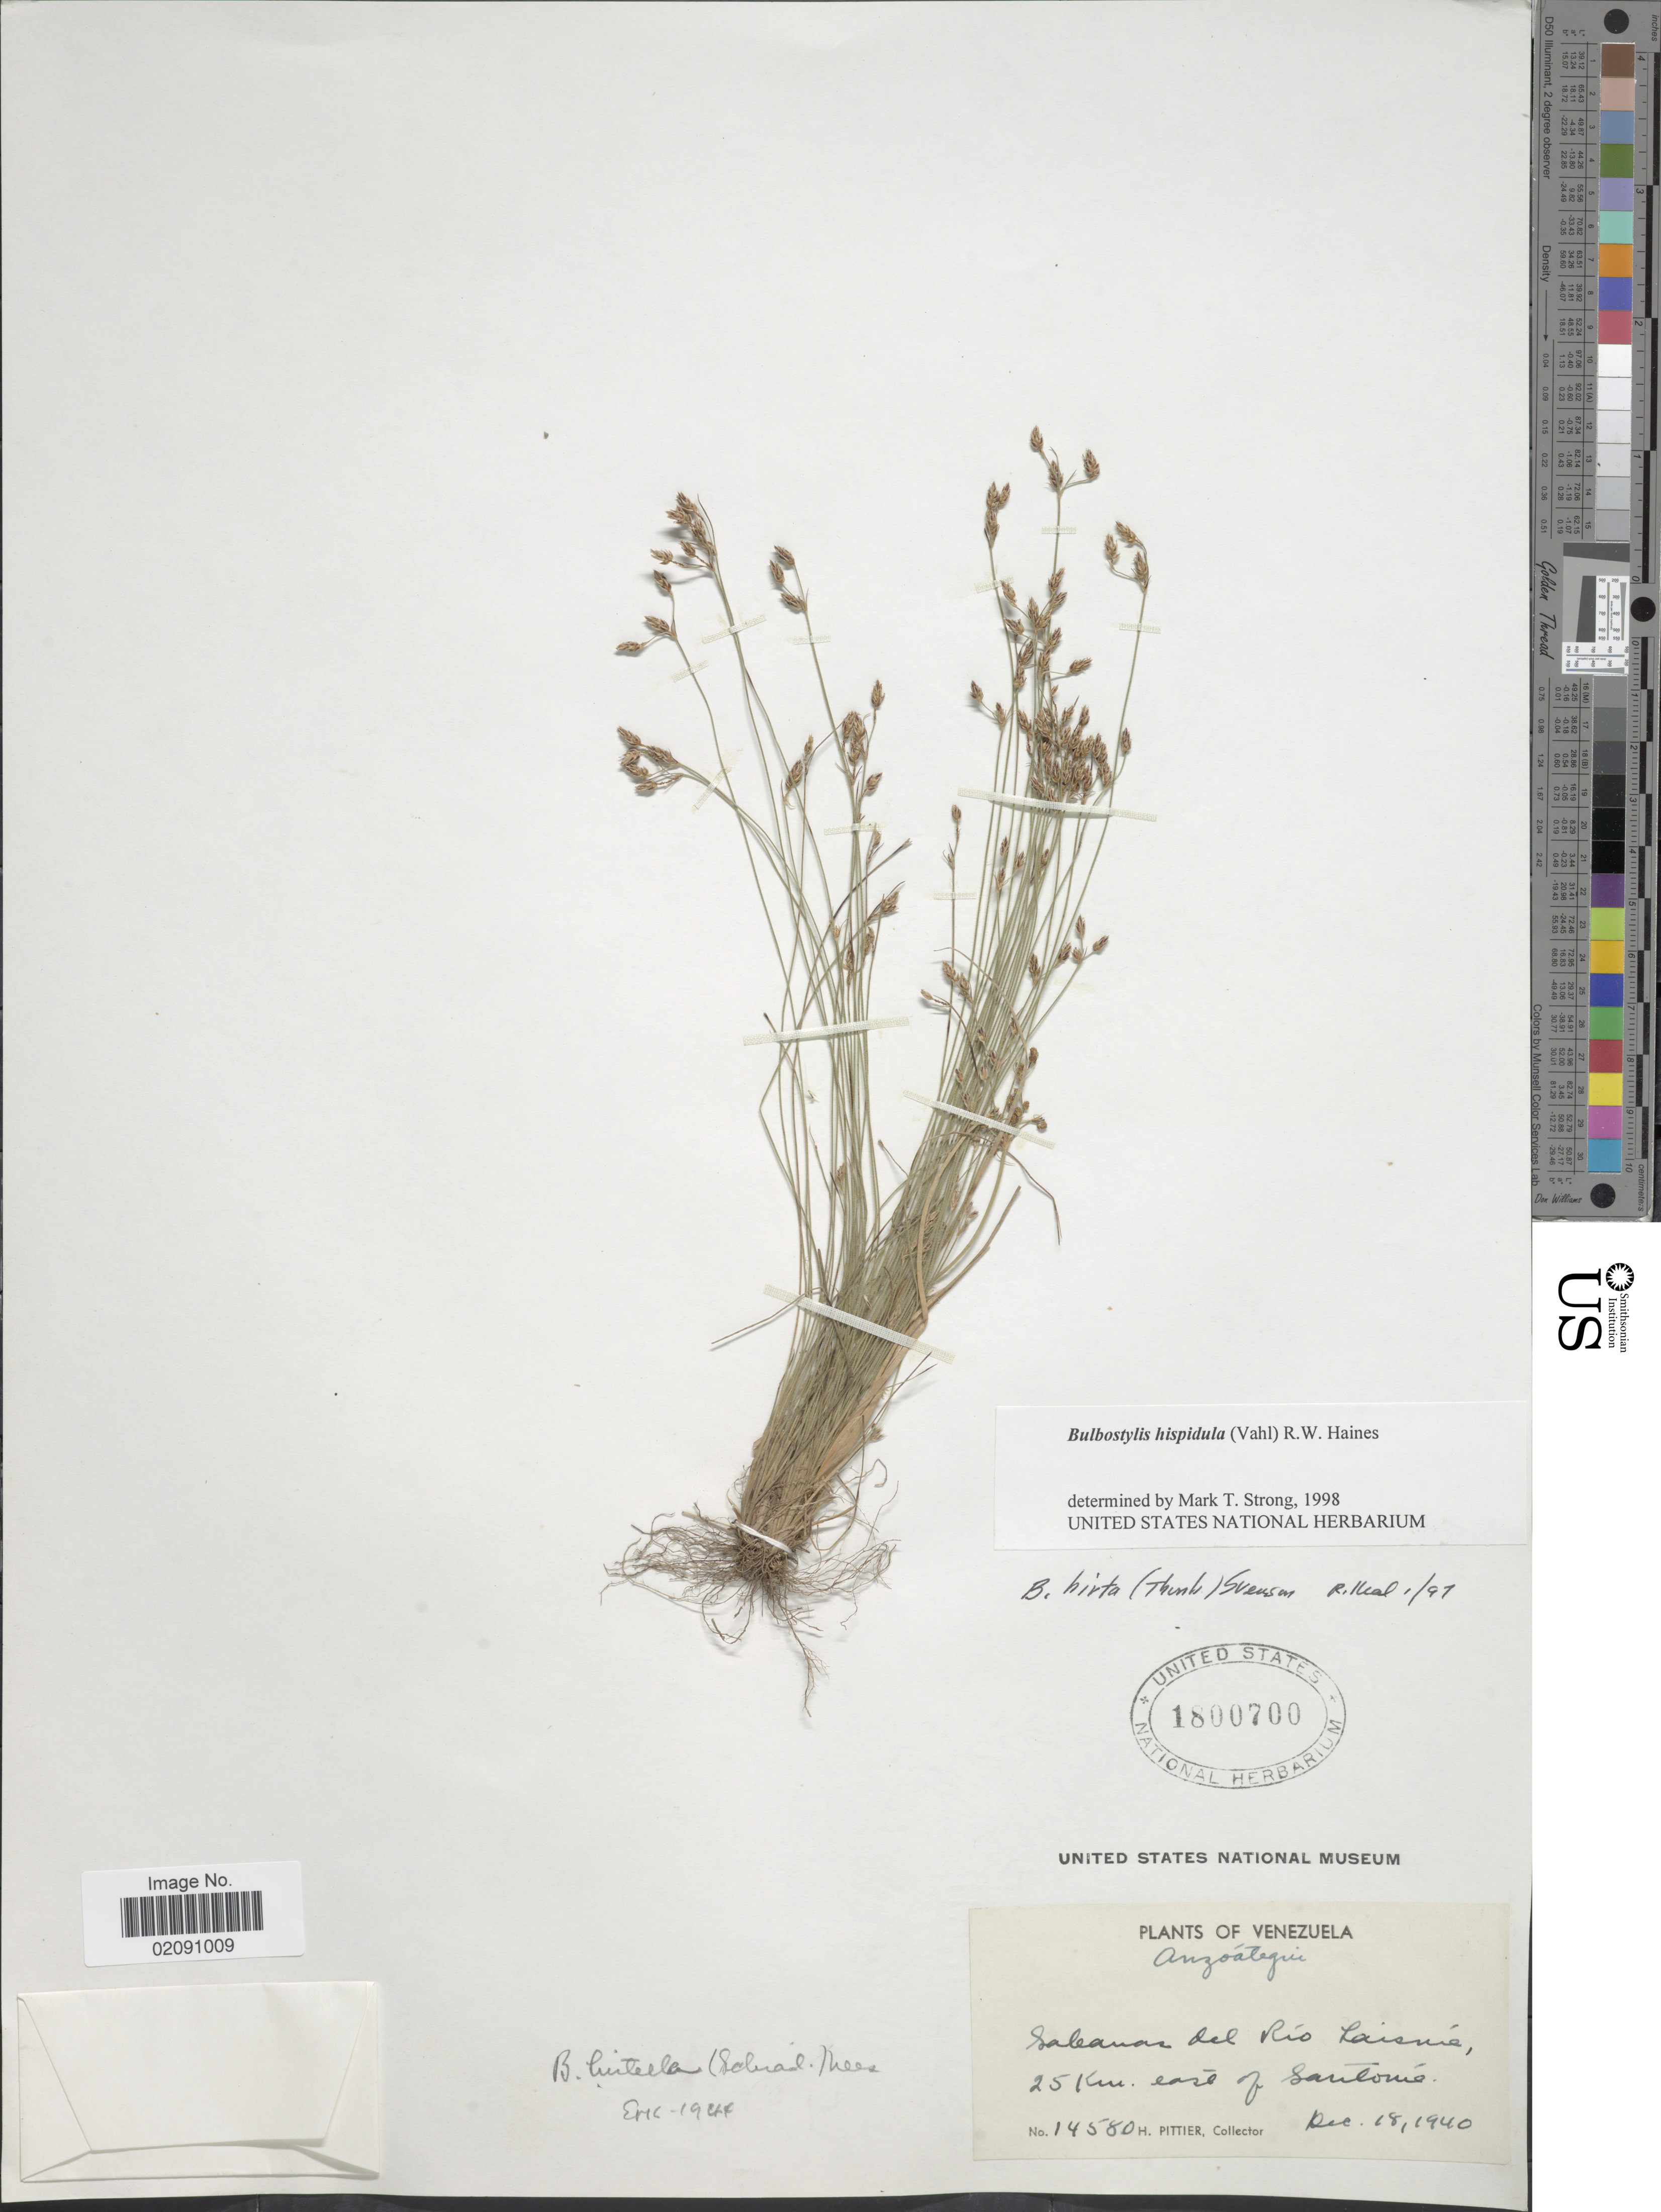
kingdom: Plantae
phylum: Tracheophyta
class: Liliopsida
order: Poales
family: Cyperaceae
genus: Bulbostylis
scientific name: Bulbostylis hispidula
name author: (Vahl) R.W. Haines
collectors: H. F. Pittier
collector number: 14580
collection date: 1940-12-18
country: Venezuela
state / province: Anzoategui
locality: Sabanas del Rio Laisme, 25 km east of Santomé [San Tomé]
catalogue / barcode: US 1800700